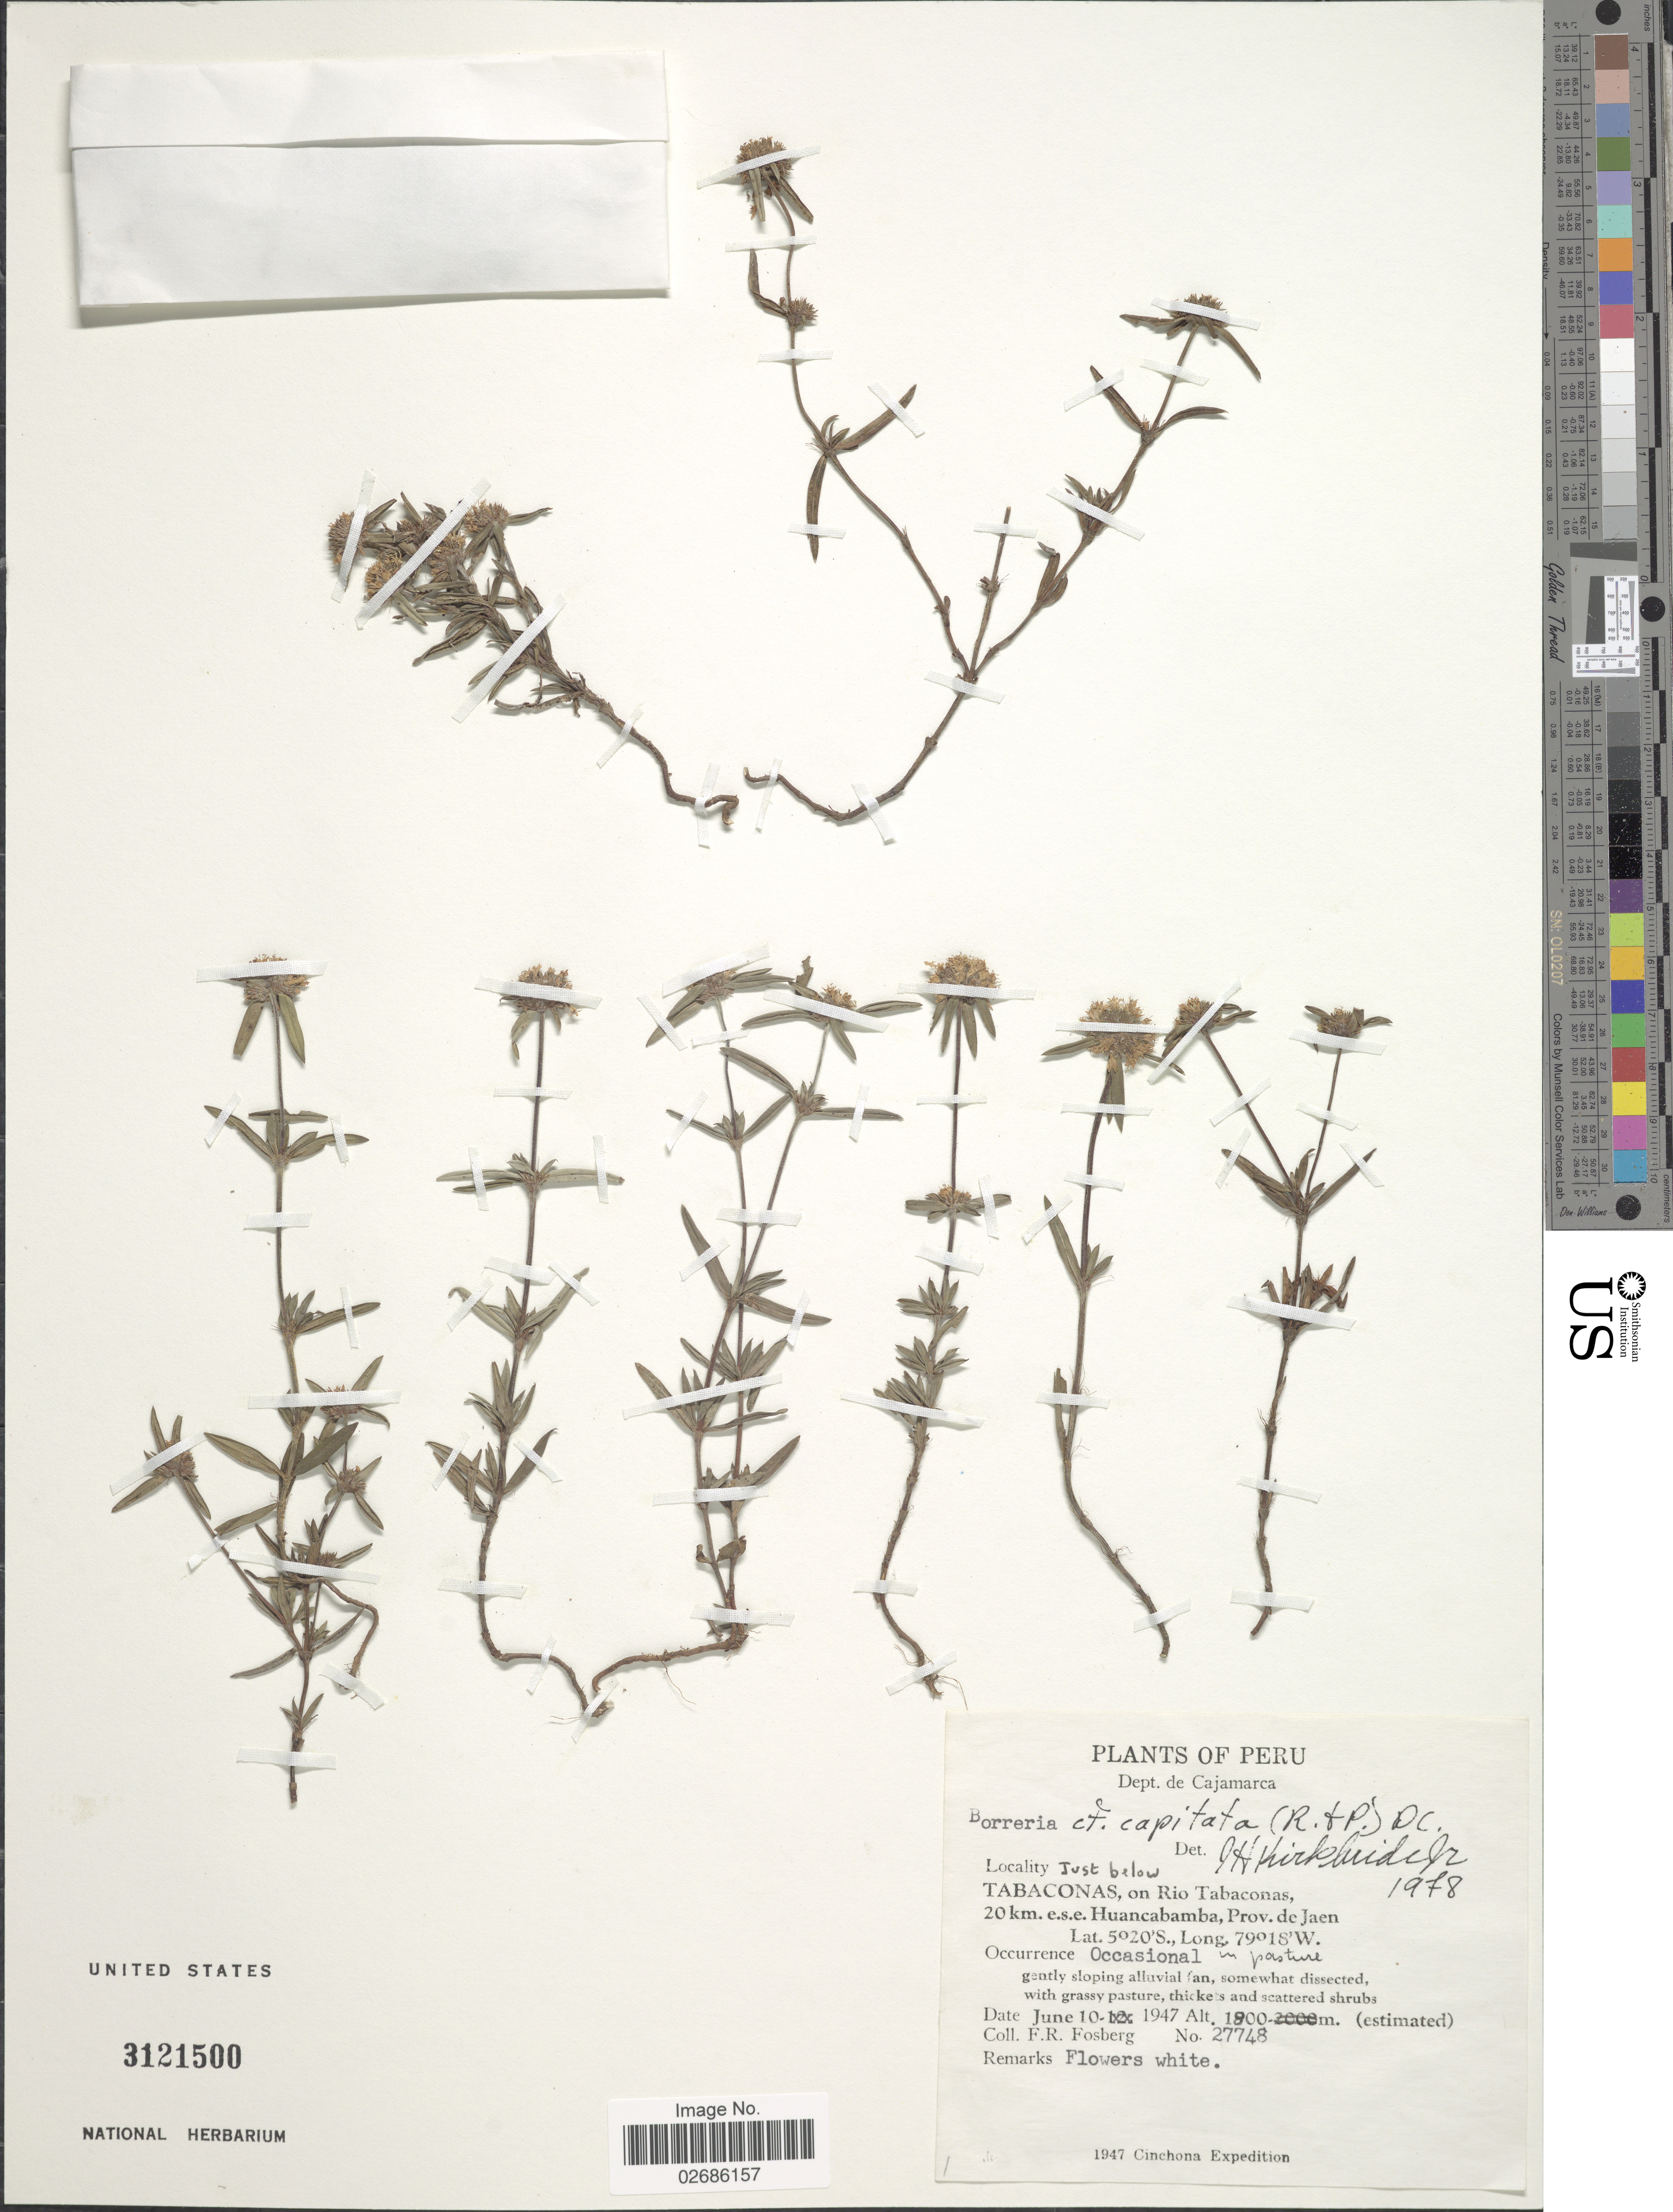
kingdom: Plantae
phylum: Tracheophyta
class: Magnoliopsida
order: Gentianales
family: Rubiaceae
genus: Borreria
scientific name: Borreria capitata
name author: (Ruiz & Pav.) DC.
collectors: F. R. Fosberg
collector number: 27748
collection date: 1947-06-10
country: Peru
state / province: Cajamarca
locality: Dept. de Cajamarca. Just below Tabaconas, on Rio Tabaconas, 20 km. e.s.e. Huancabamba, Prov. de Jaen.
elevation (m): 1800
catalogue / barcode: US 3121500